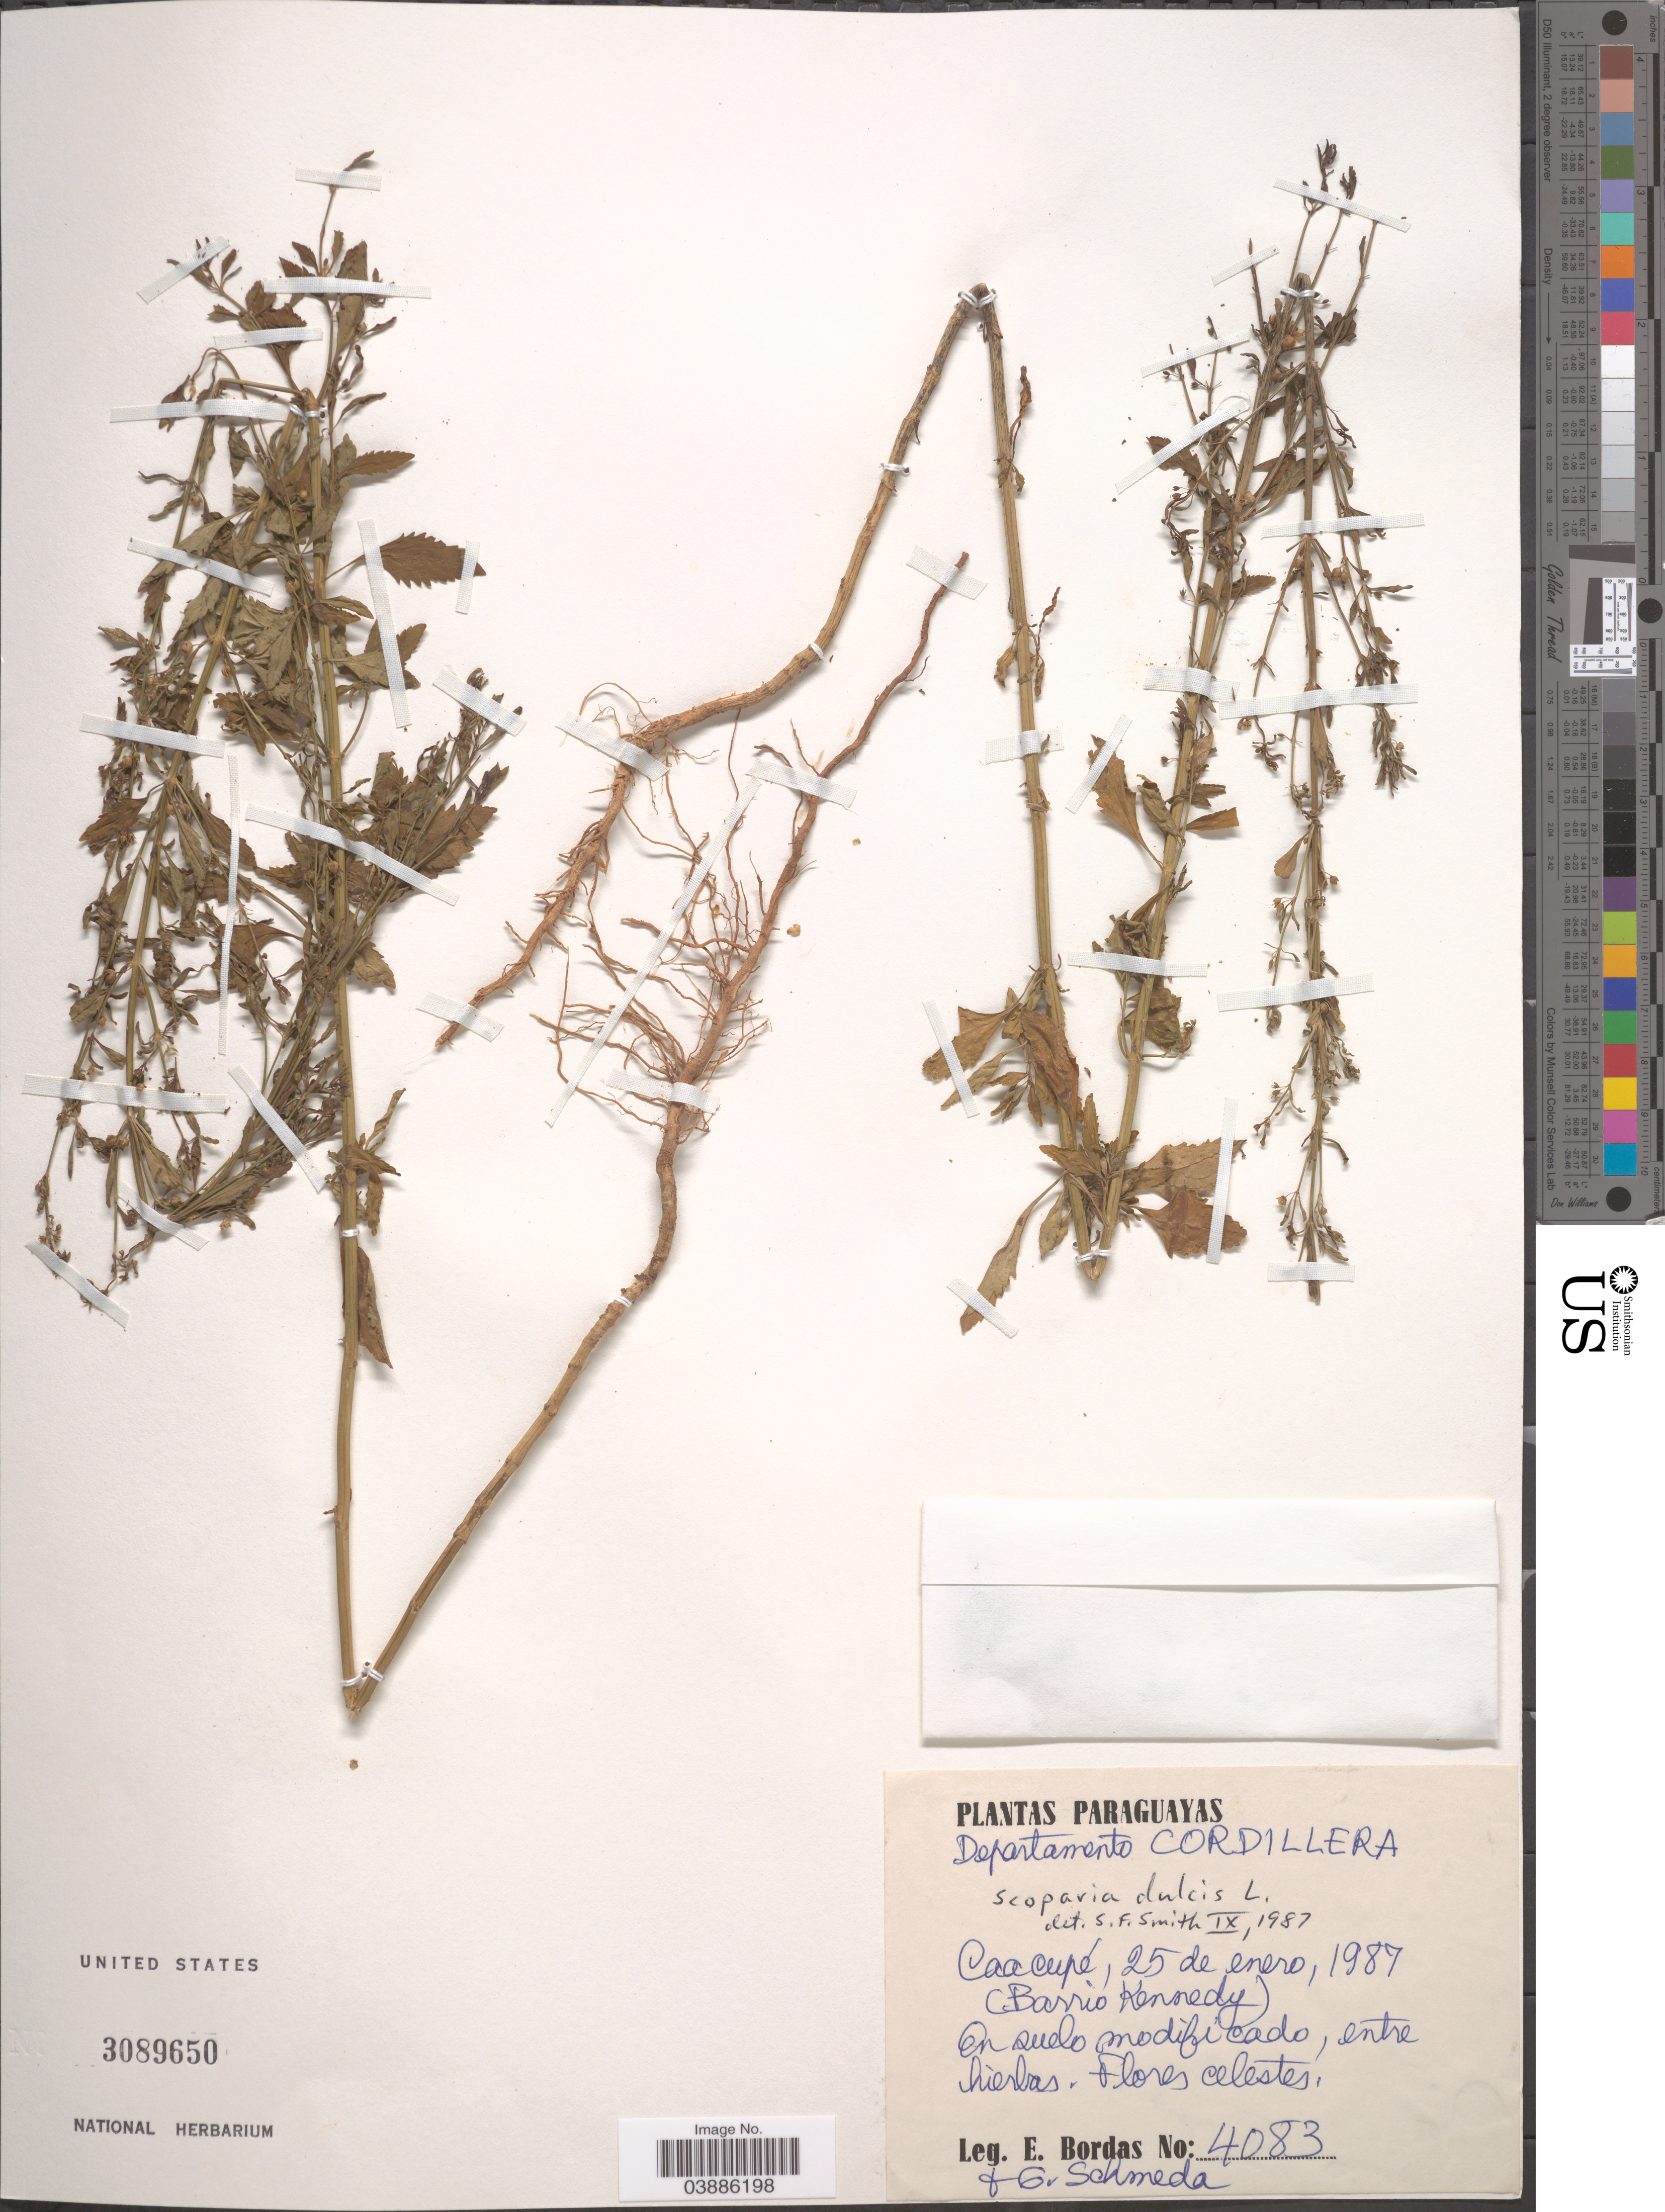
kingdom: Plantae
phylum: Tracheophyta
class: Magnoliopsida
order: Lamiales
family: Plantaginaceae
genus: Scoparia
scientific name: Scoparia dulcis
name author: L.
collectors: E. Bordas & G. Schmeda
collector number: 4083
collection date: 1987-01-25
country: Paraguay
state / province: Cordillera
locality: Departamento Cordillera. Caacupé. (Barrio Kennedy).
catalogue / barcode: US 3089650